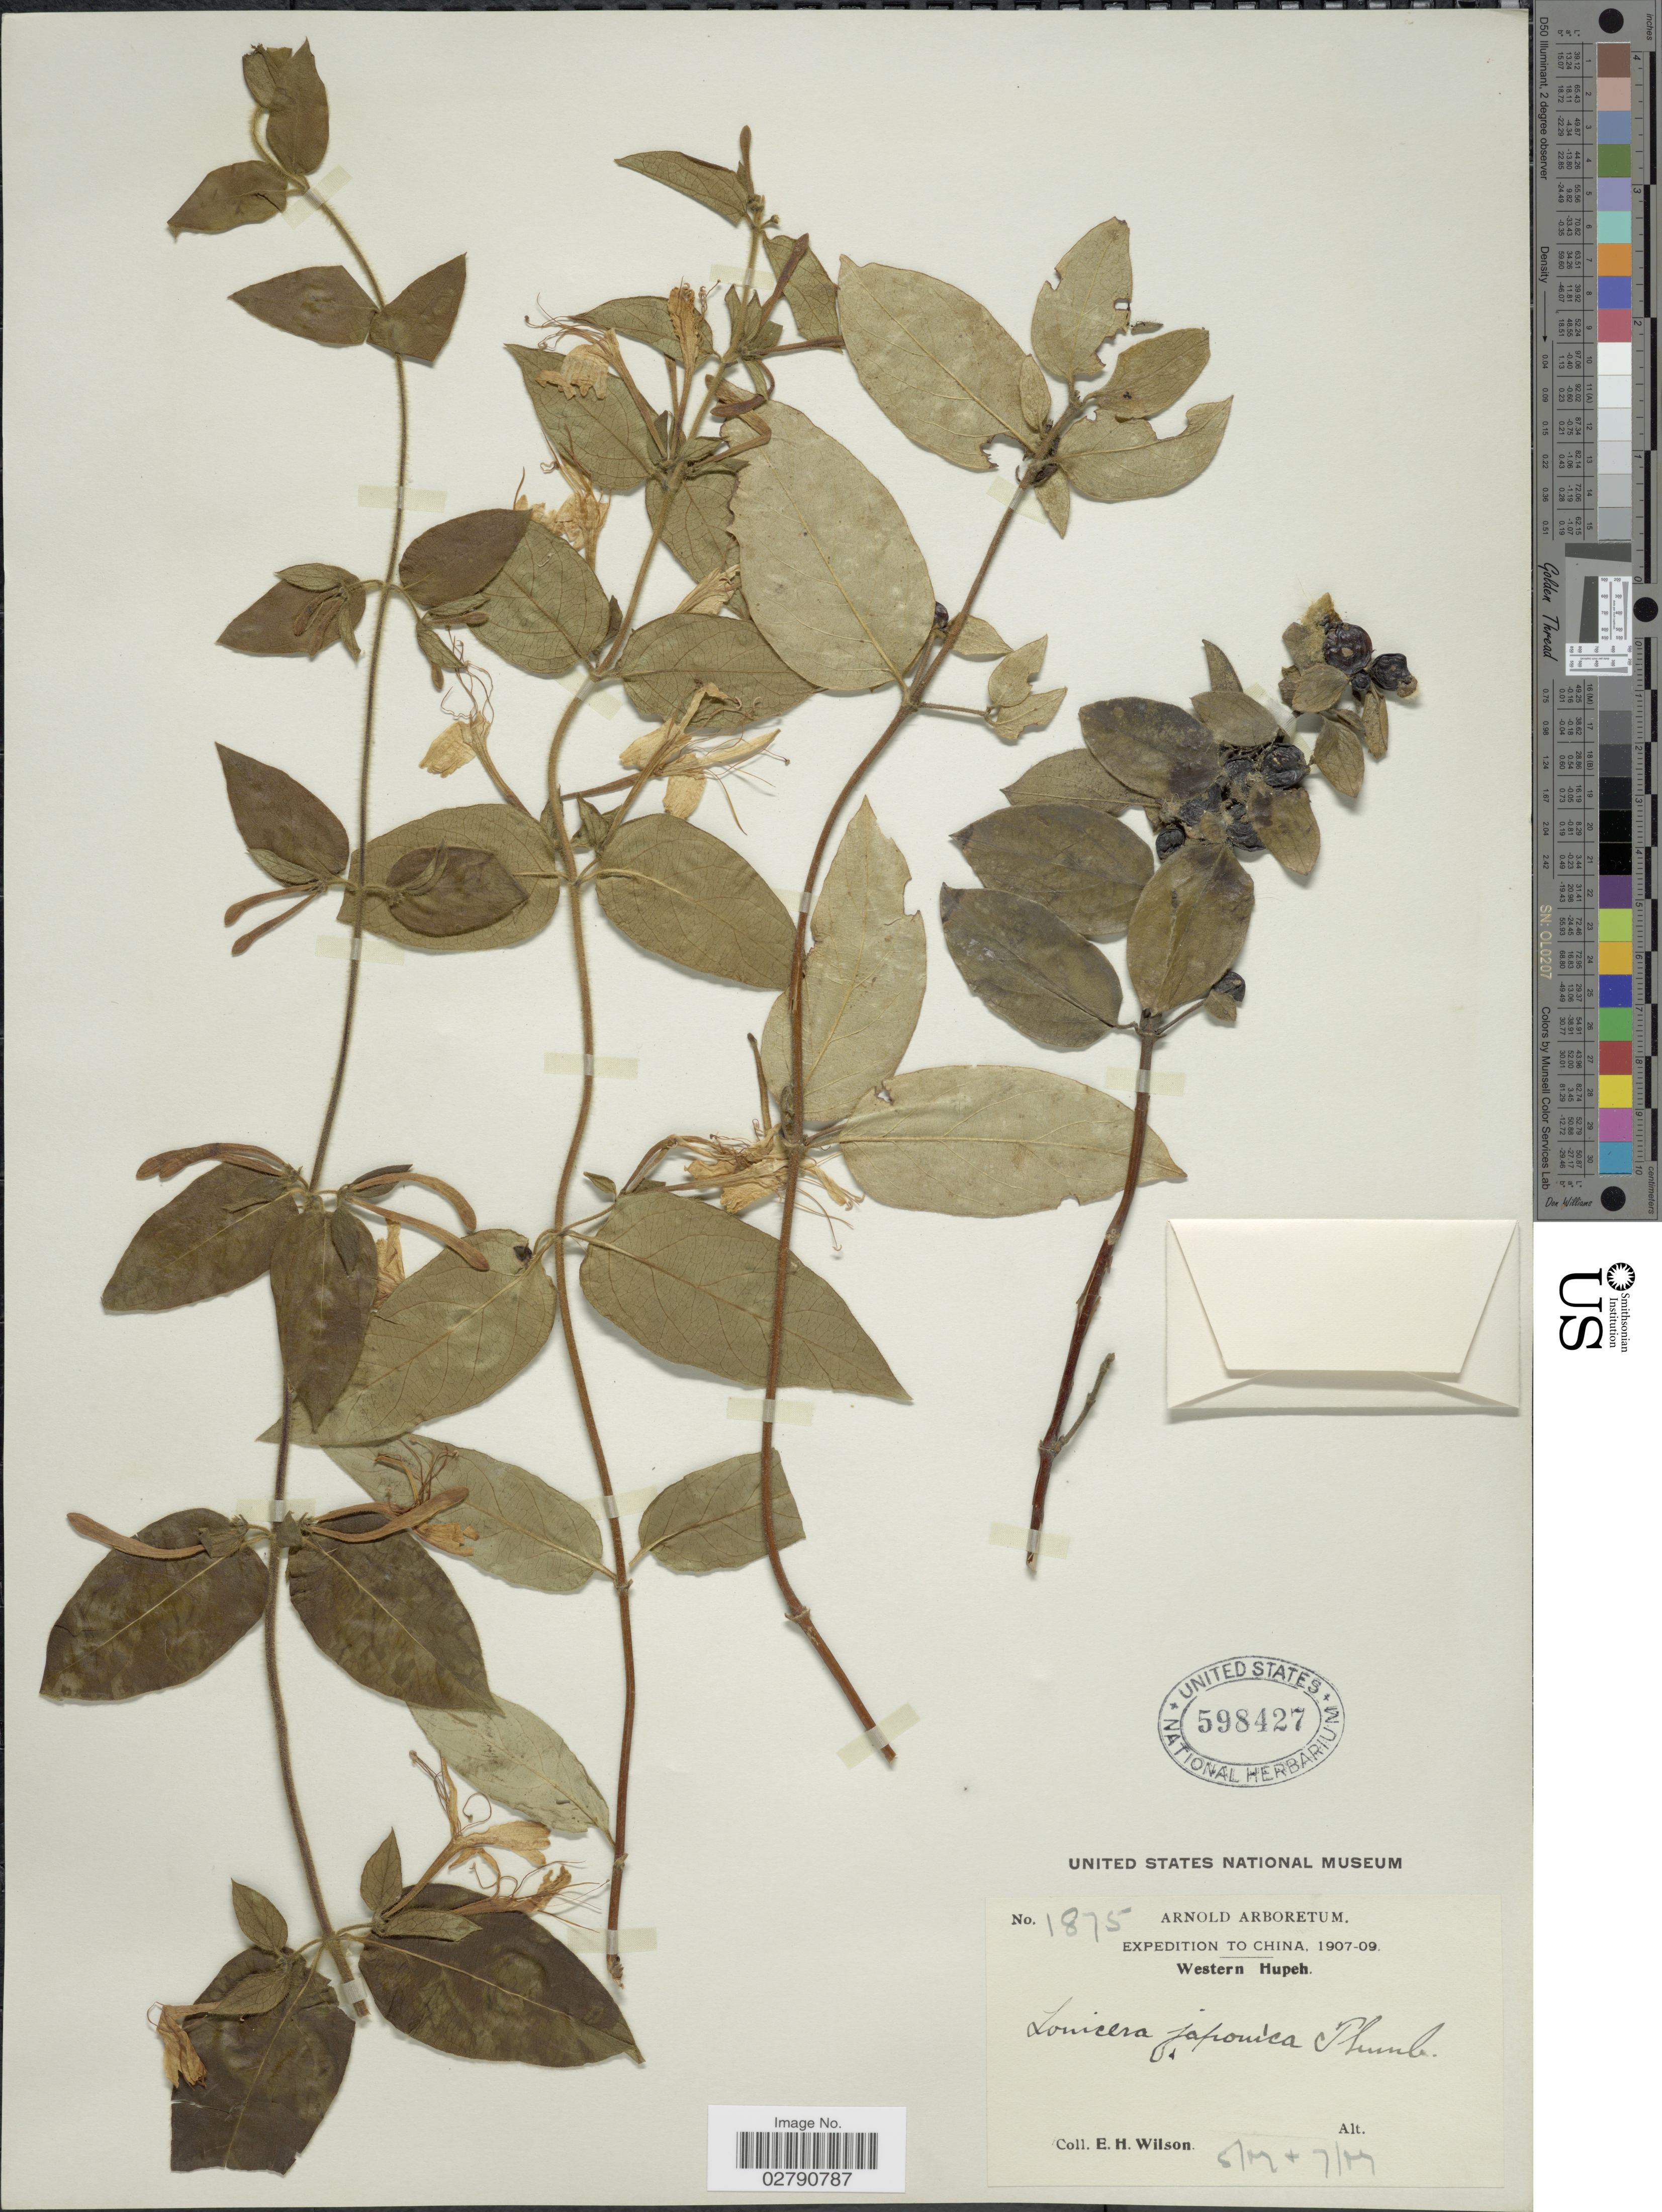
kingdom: Plantae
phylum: Tracheophyta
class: Magnoliopsida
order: Dipsacales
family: Caprifoliaceae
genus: Lonicera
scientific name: Lonicera japonica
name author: Thunb.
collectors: E. Wilson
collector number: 1875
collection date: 1907-05/1907-07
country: China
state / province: Hubei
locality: Western Hupeh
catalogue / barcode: US 598427